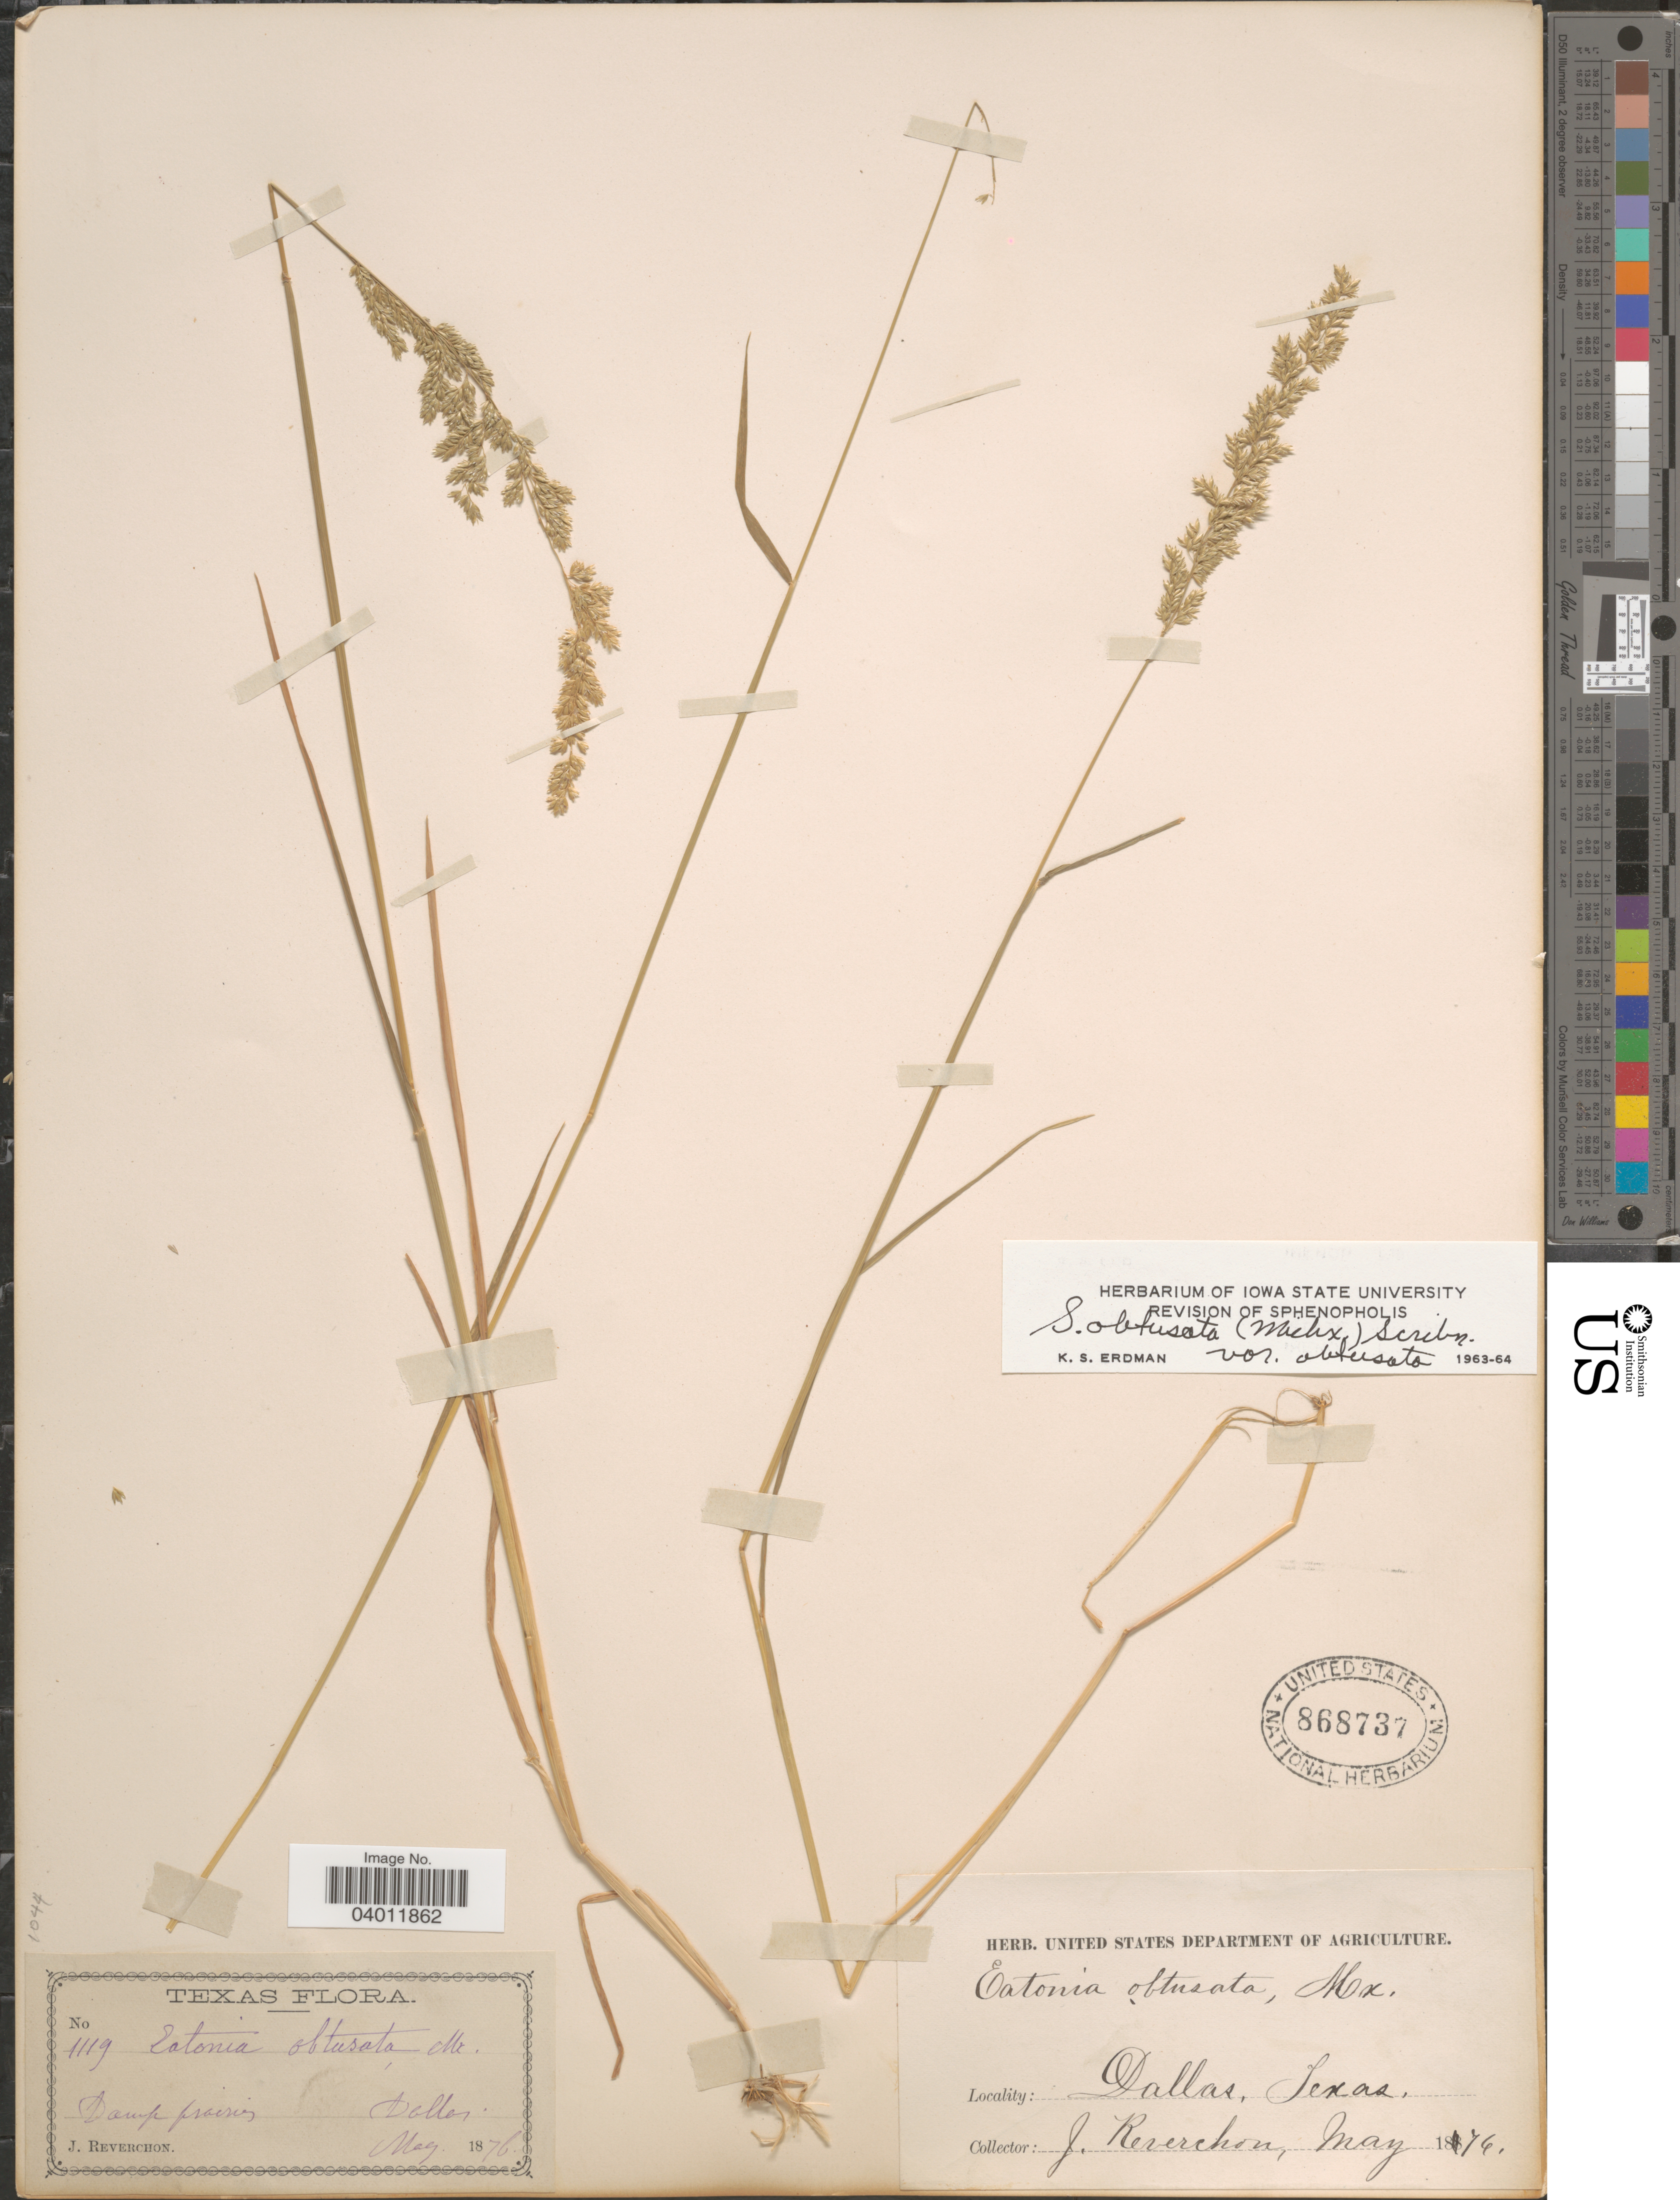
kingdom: Plantae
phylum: Tracheophyta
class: Liliopsida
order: Poales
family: Poaceae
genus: Sphenopholis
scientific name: Sphenopholis obtusata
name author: (Michx.) Scribn.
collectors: J. Reverchon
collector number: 1119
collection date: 1876-05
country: United States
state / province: Texas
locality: Dallas.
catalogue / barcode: US 868737